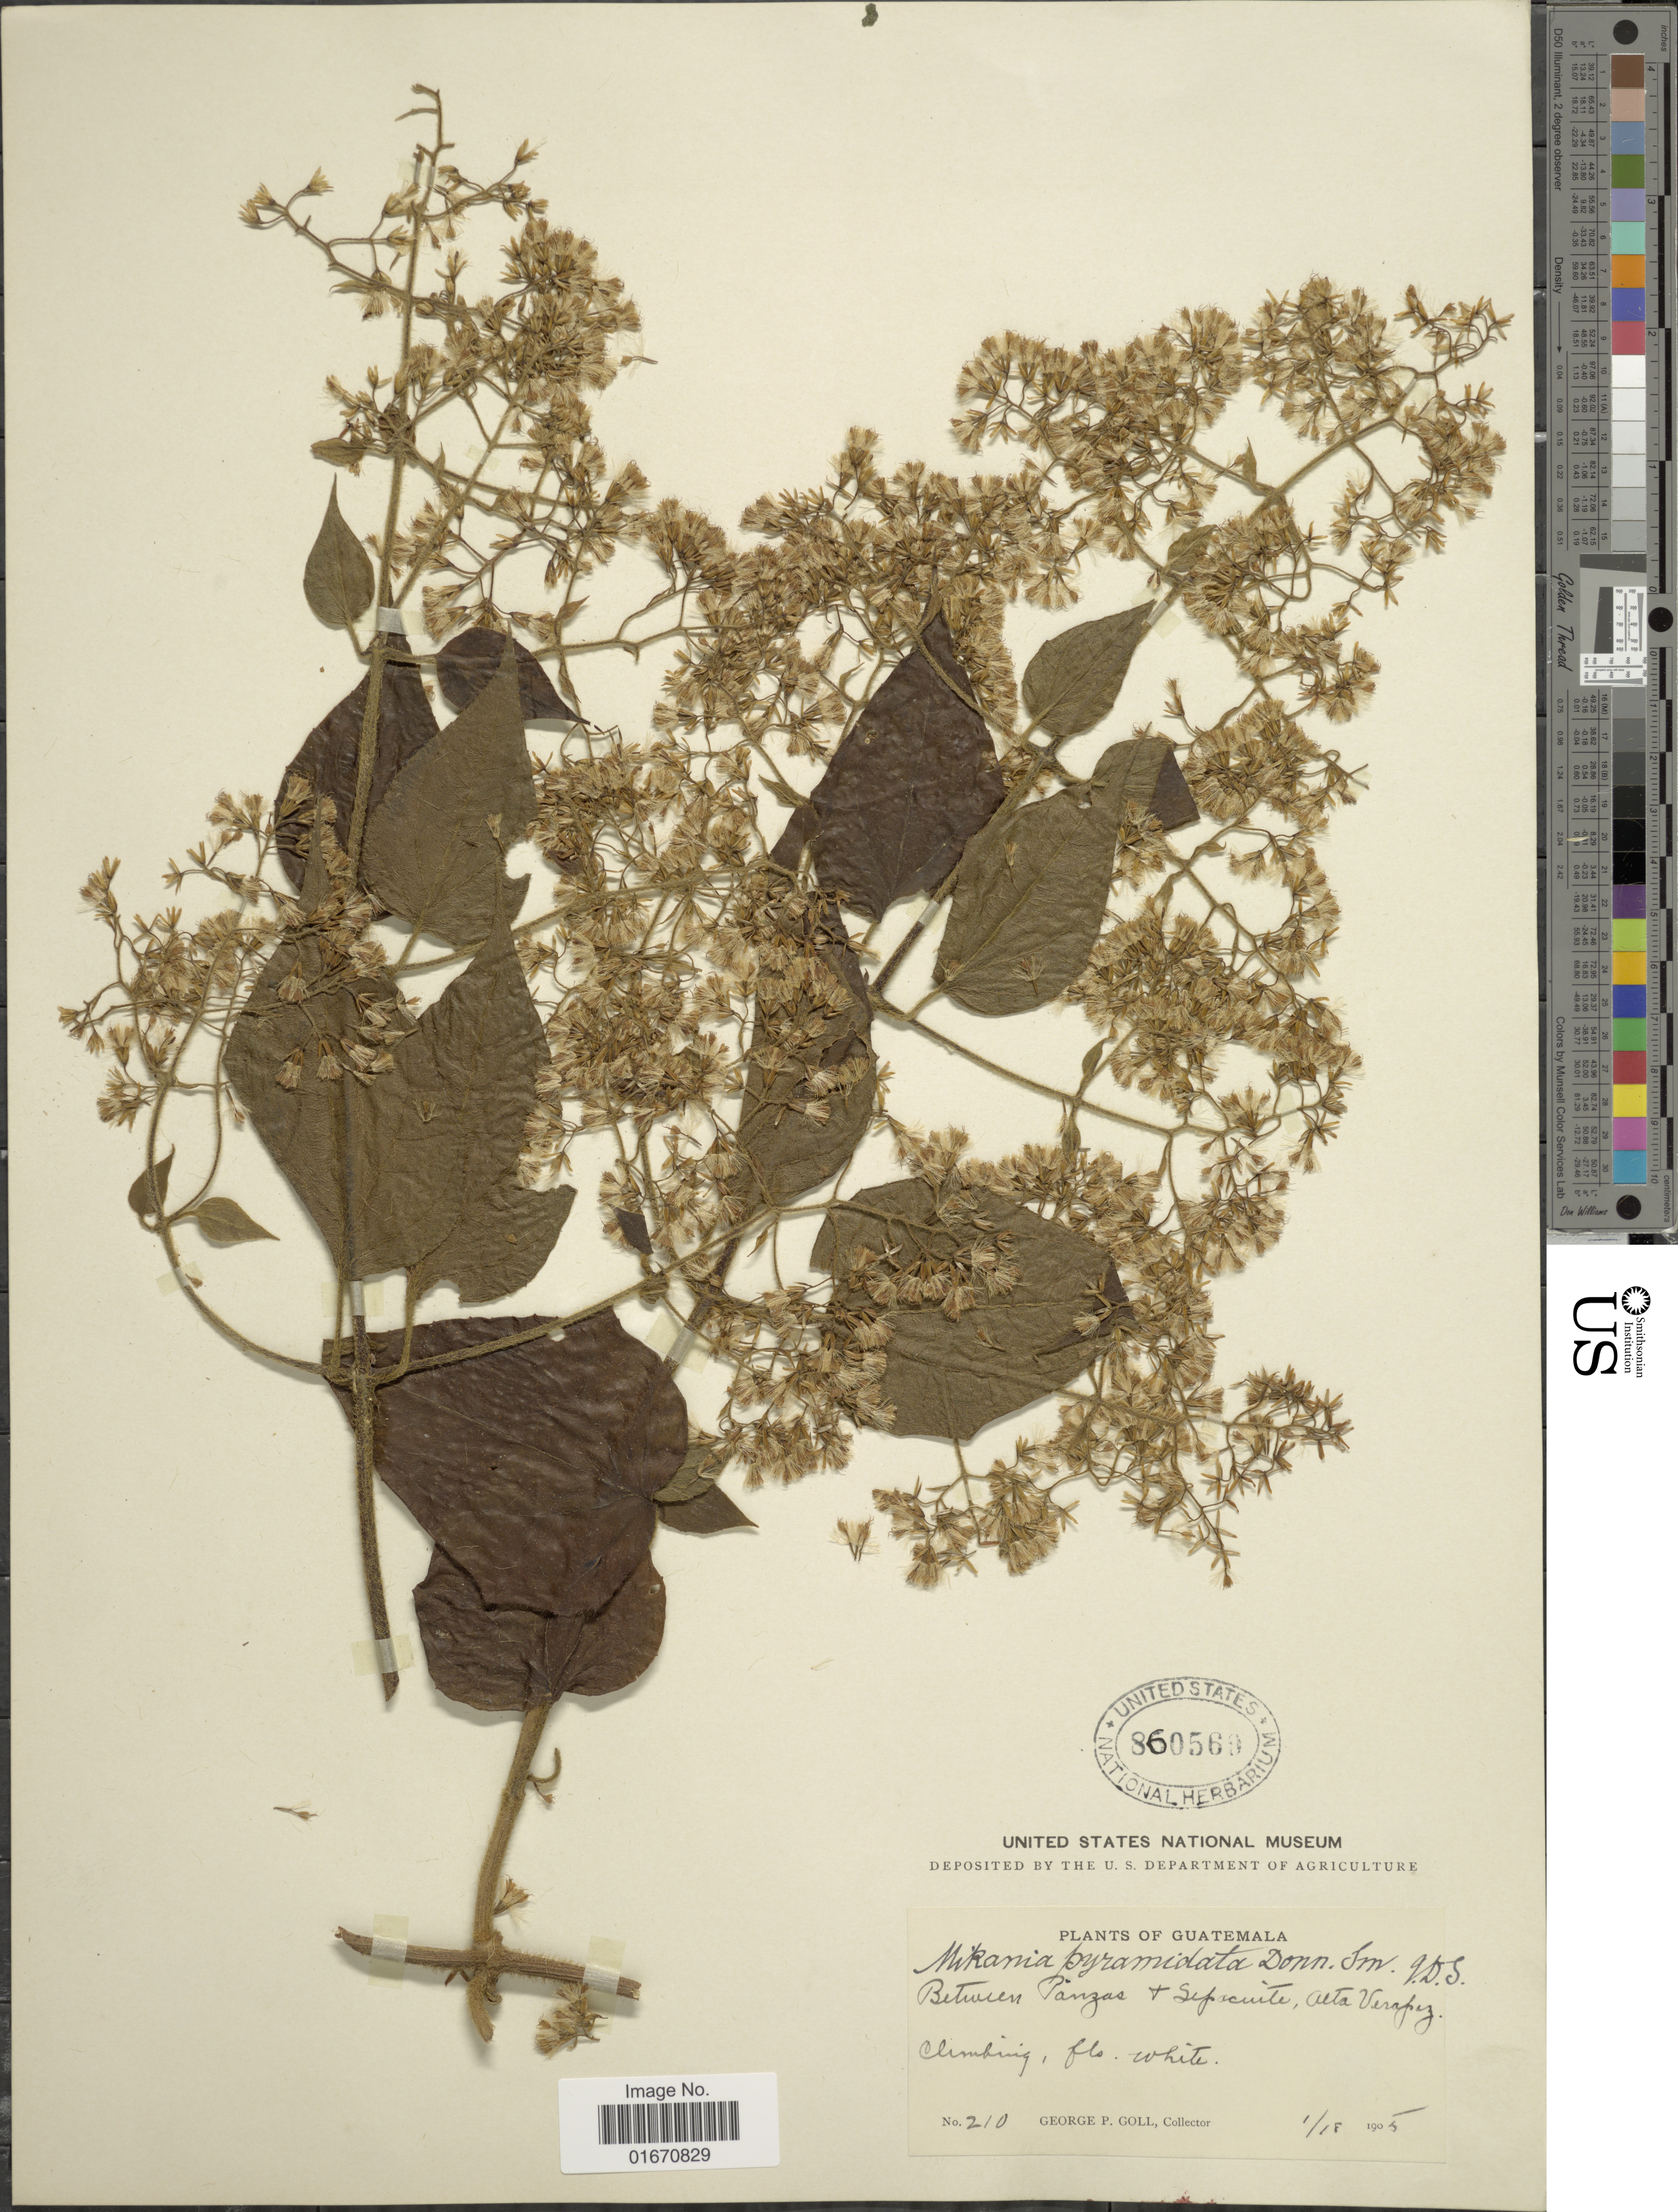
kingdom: Plantae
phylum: Tracheophyta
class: Magnoliopsida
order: Asterales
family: Asteraceae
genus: Mikania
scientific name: Mikania pyramidata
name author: Donn. Sm.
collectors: G. P. Goll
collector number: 210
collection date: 1905-01-18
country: Guatemala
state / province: Alta Verapaz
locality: Between Panzas + Sepacuite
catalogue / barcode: US 860569